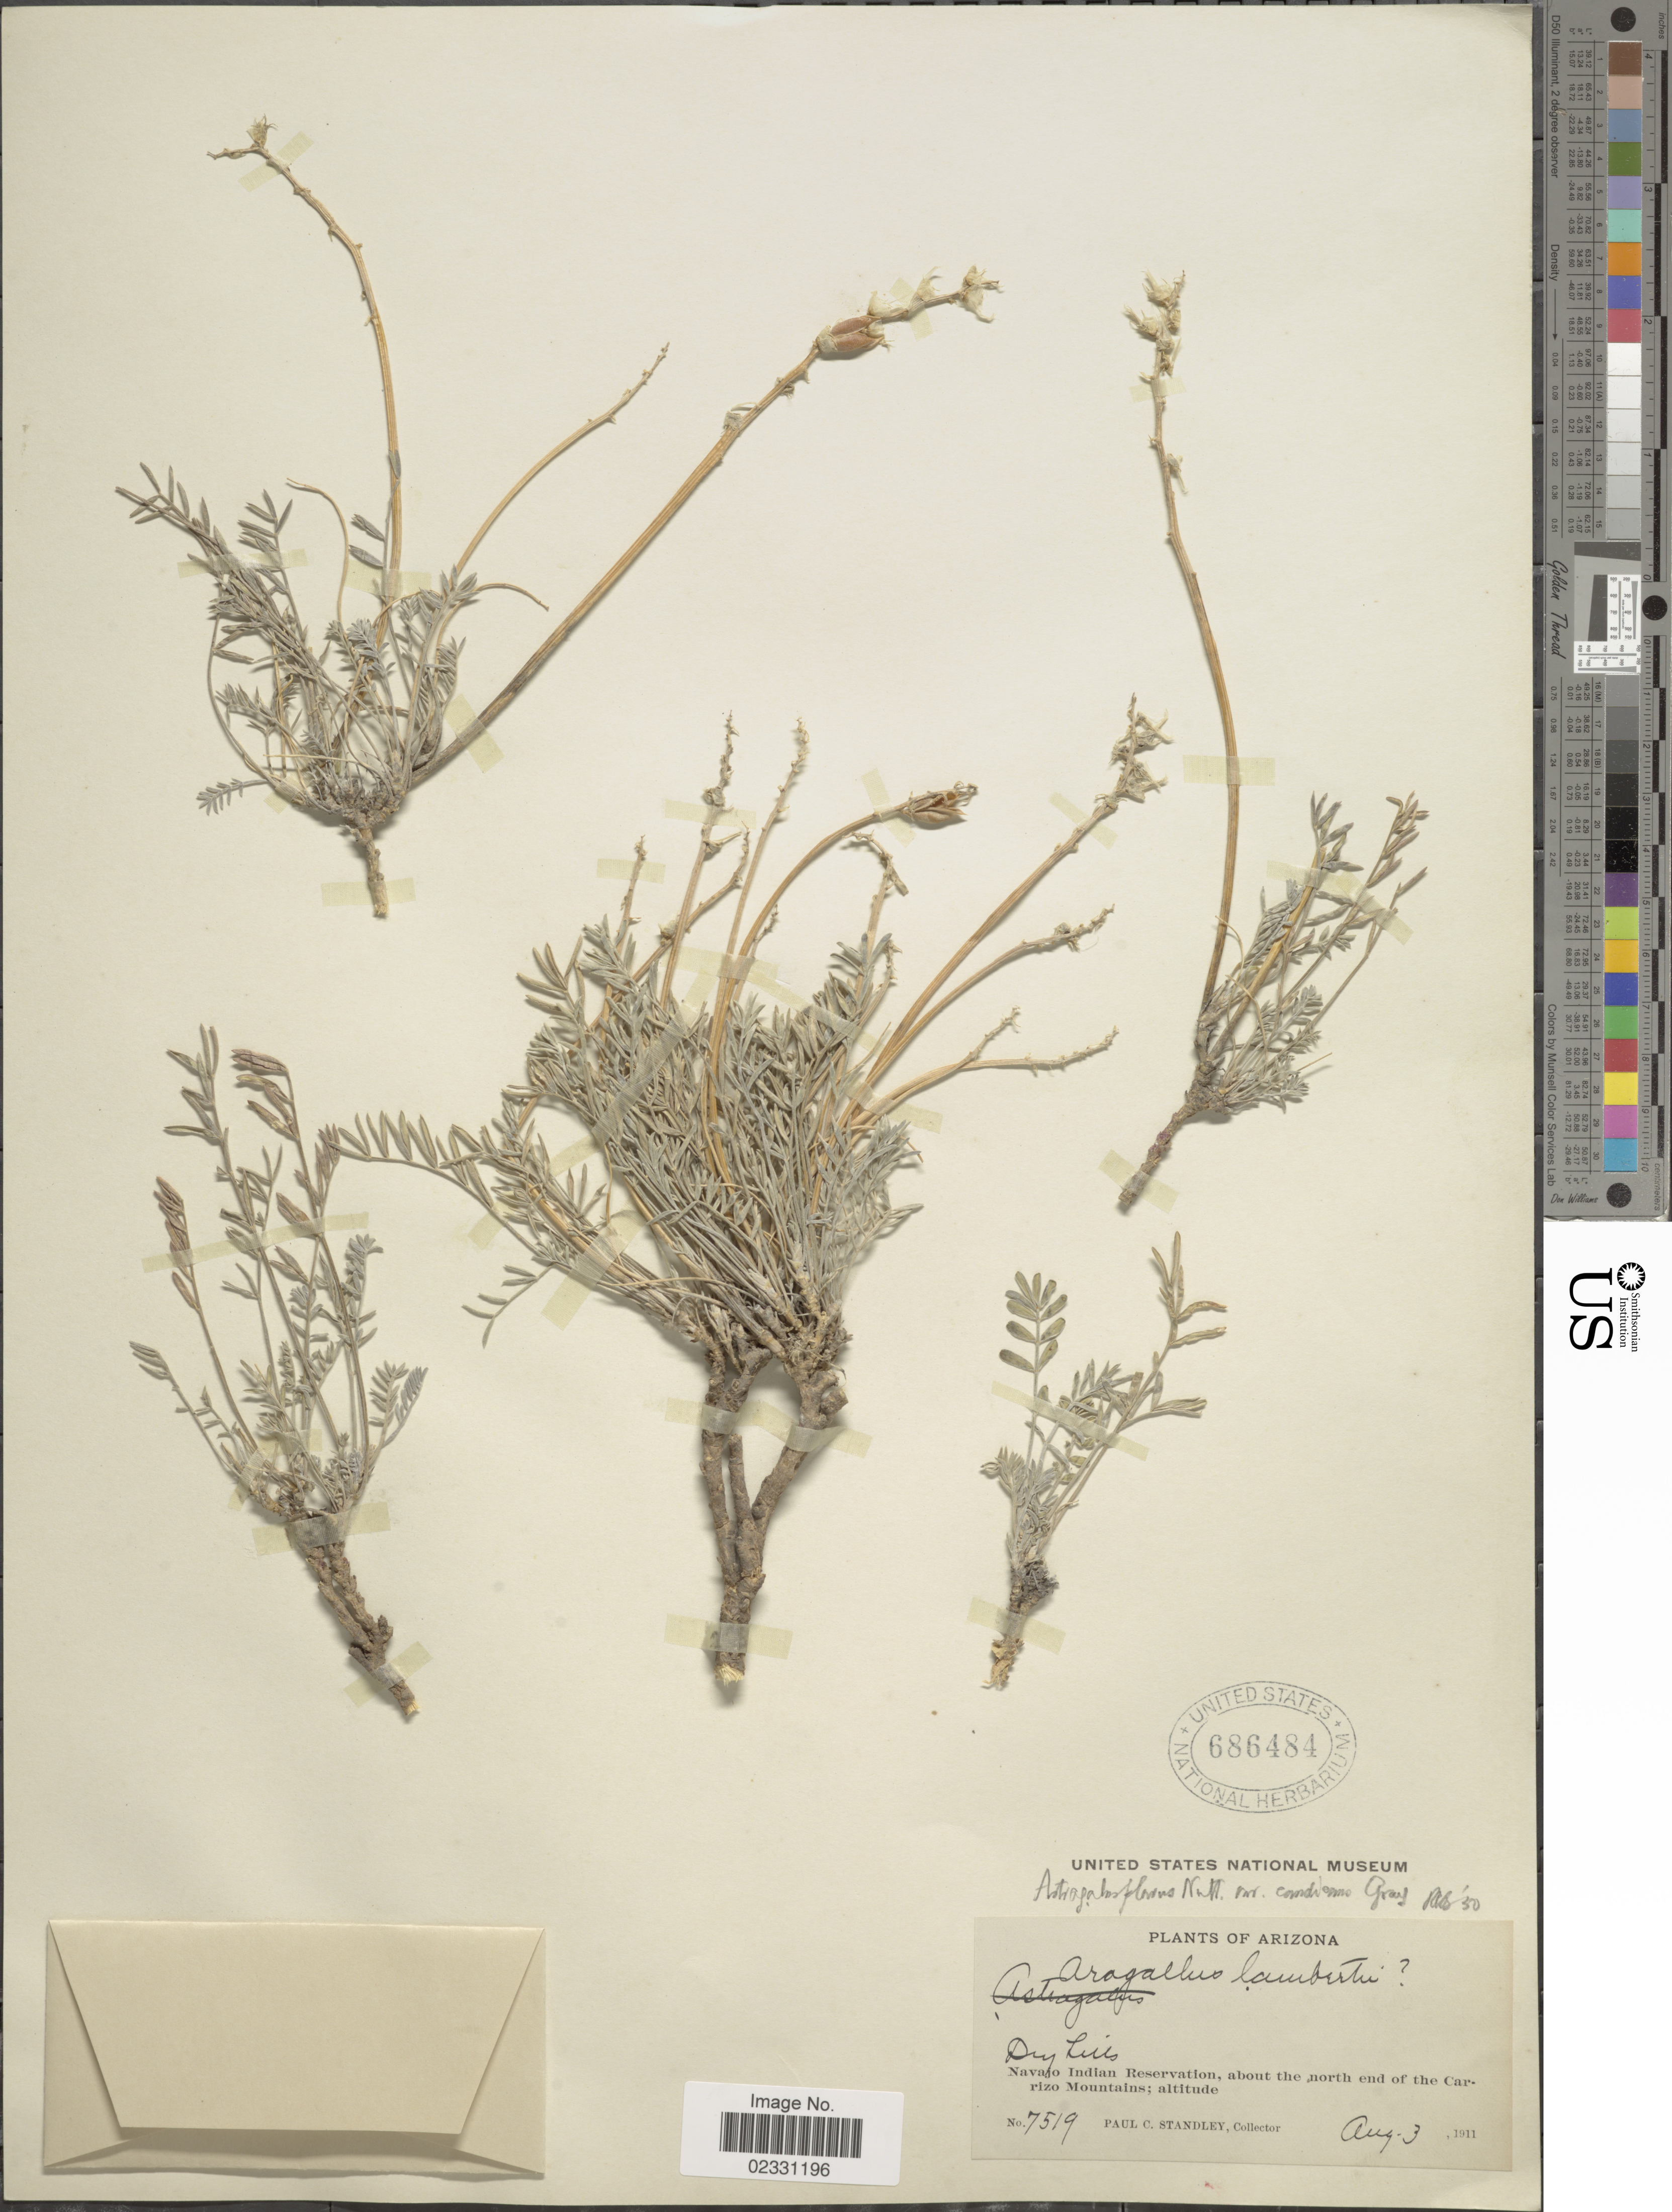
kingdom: Plantae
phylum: Tracheophyta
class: Magnoliopsida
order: Fabales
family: Fabaceae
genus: Astragalus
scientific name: Astragalus flavus var. candicans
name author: A. Gray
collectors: P. C. Standley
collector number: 7519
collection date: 1911-08-03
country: United States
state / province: Arizona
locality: Navajo Indian Reservation, about the north end of the Carizo Mountains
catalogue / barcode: US 686484